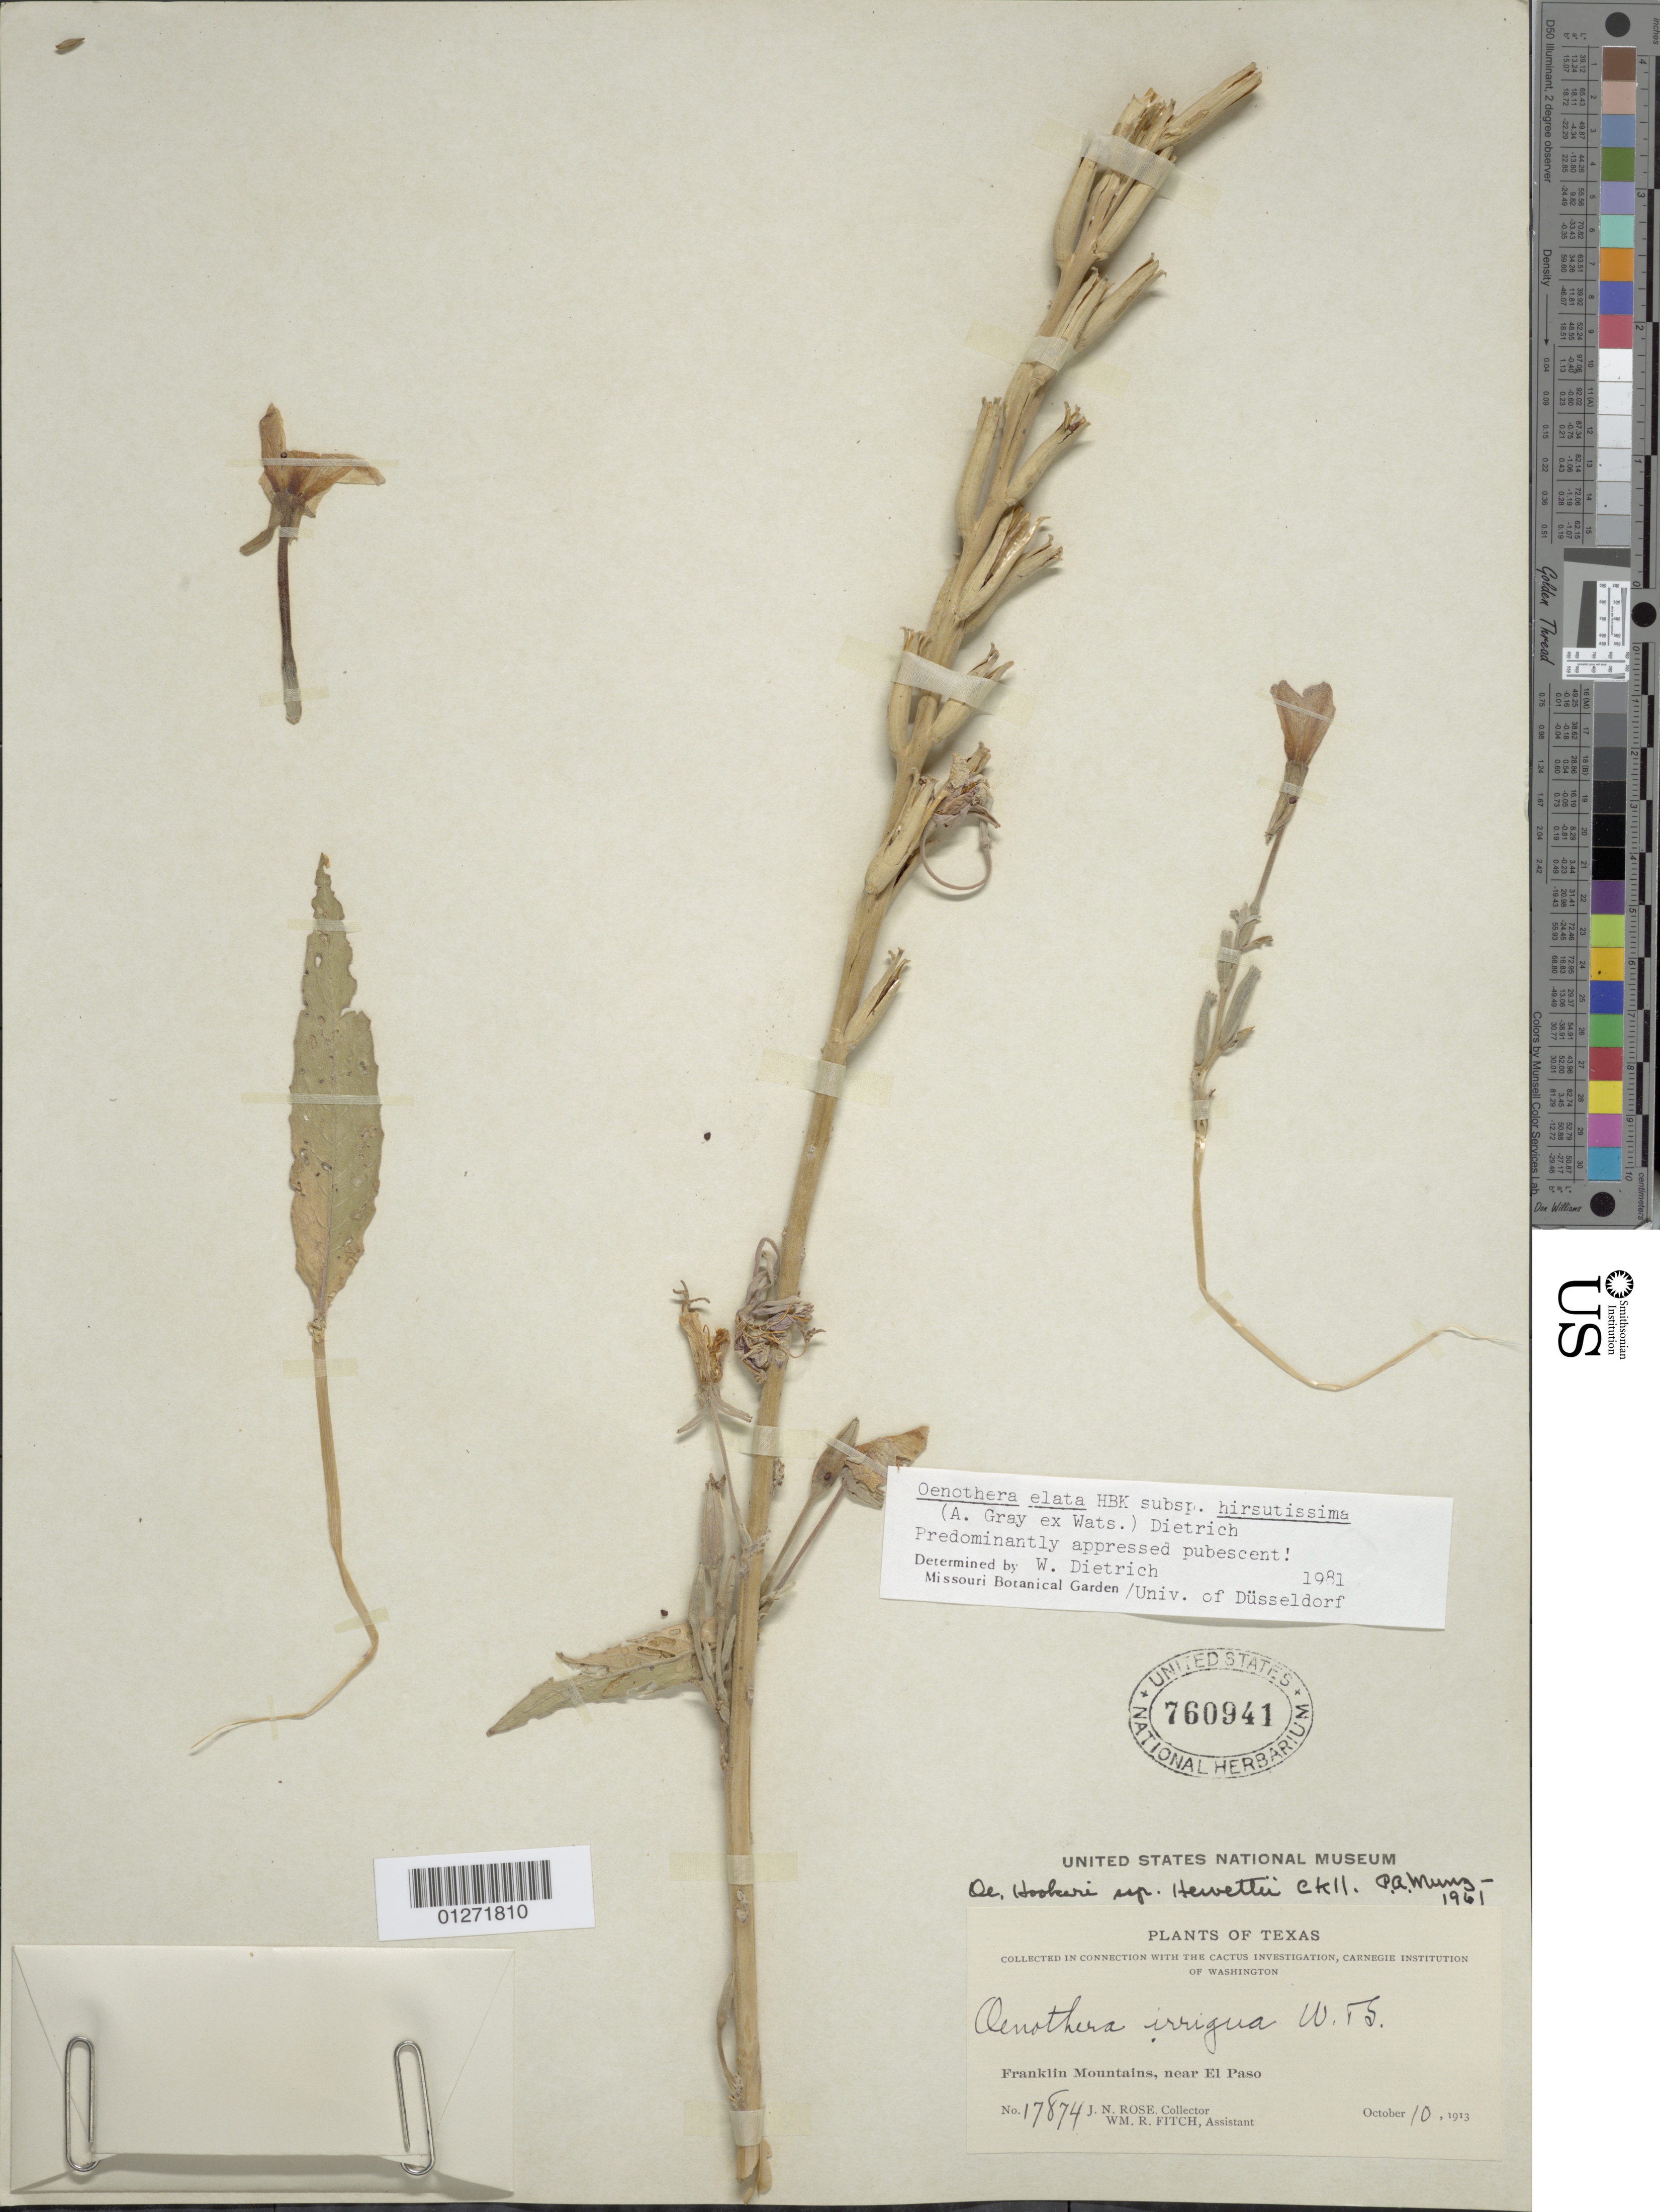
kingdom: Plantae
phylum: Tracheophyta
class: Magnoliopsida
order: Myrtales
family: Onagraceae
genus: Oenothera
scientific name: Oenothera elata subsp. hirsutissima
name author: (A. Gray ex S. Watson) W. Dietr.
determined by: Dietrich, W.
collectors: J. N. Rose & W. R. Fitch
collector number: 17874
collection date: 1913-10-10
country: United States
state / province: Texas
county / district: El Paso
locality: Franklin mts., near El Paso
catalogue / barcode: US 760941